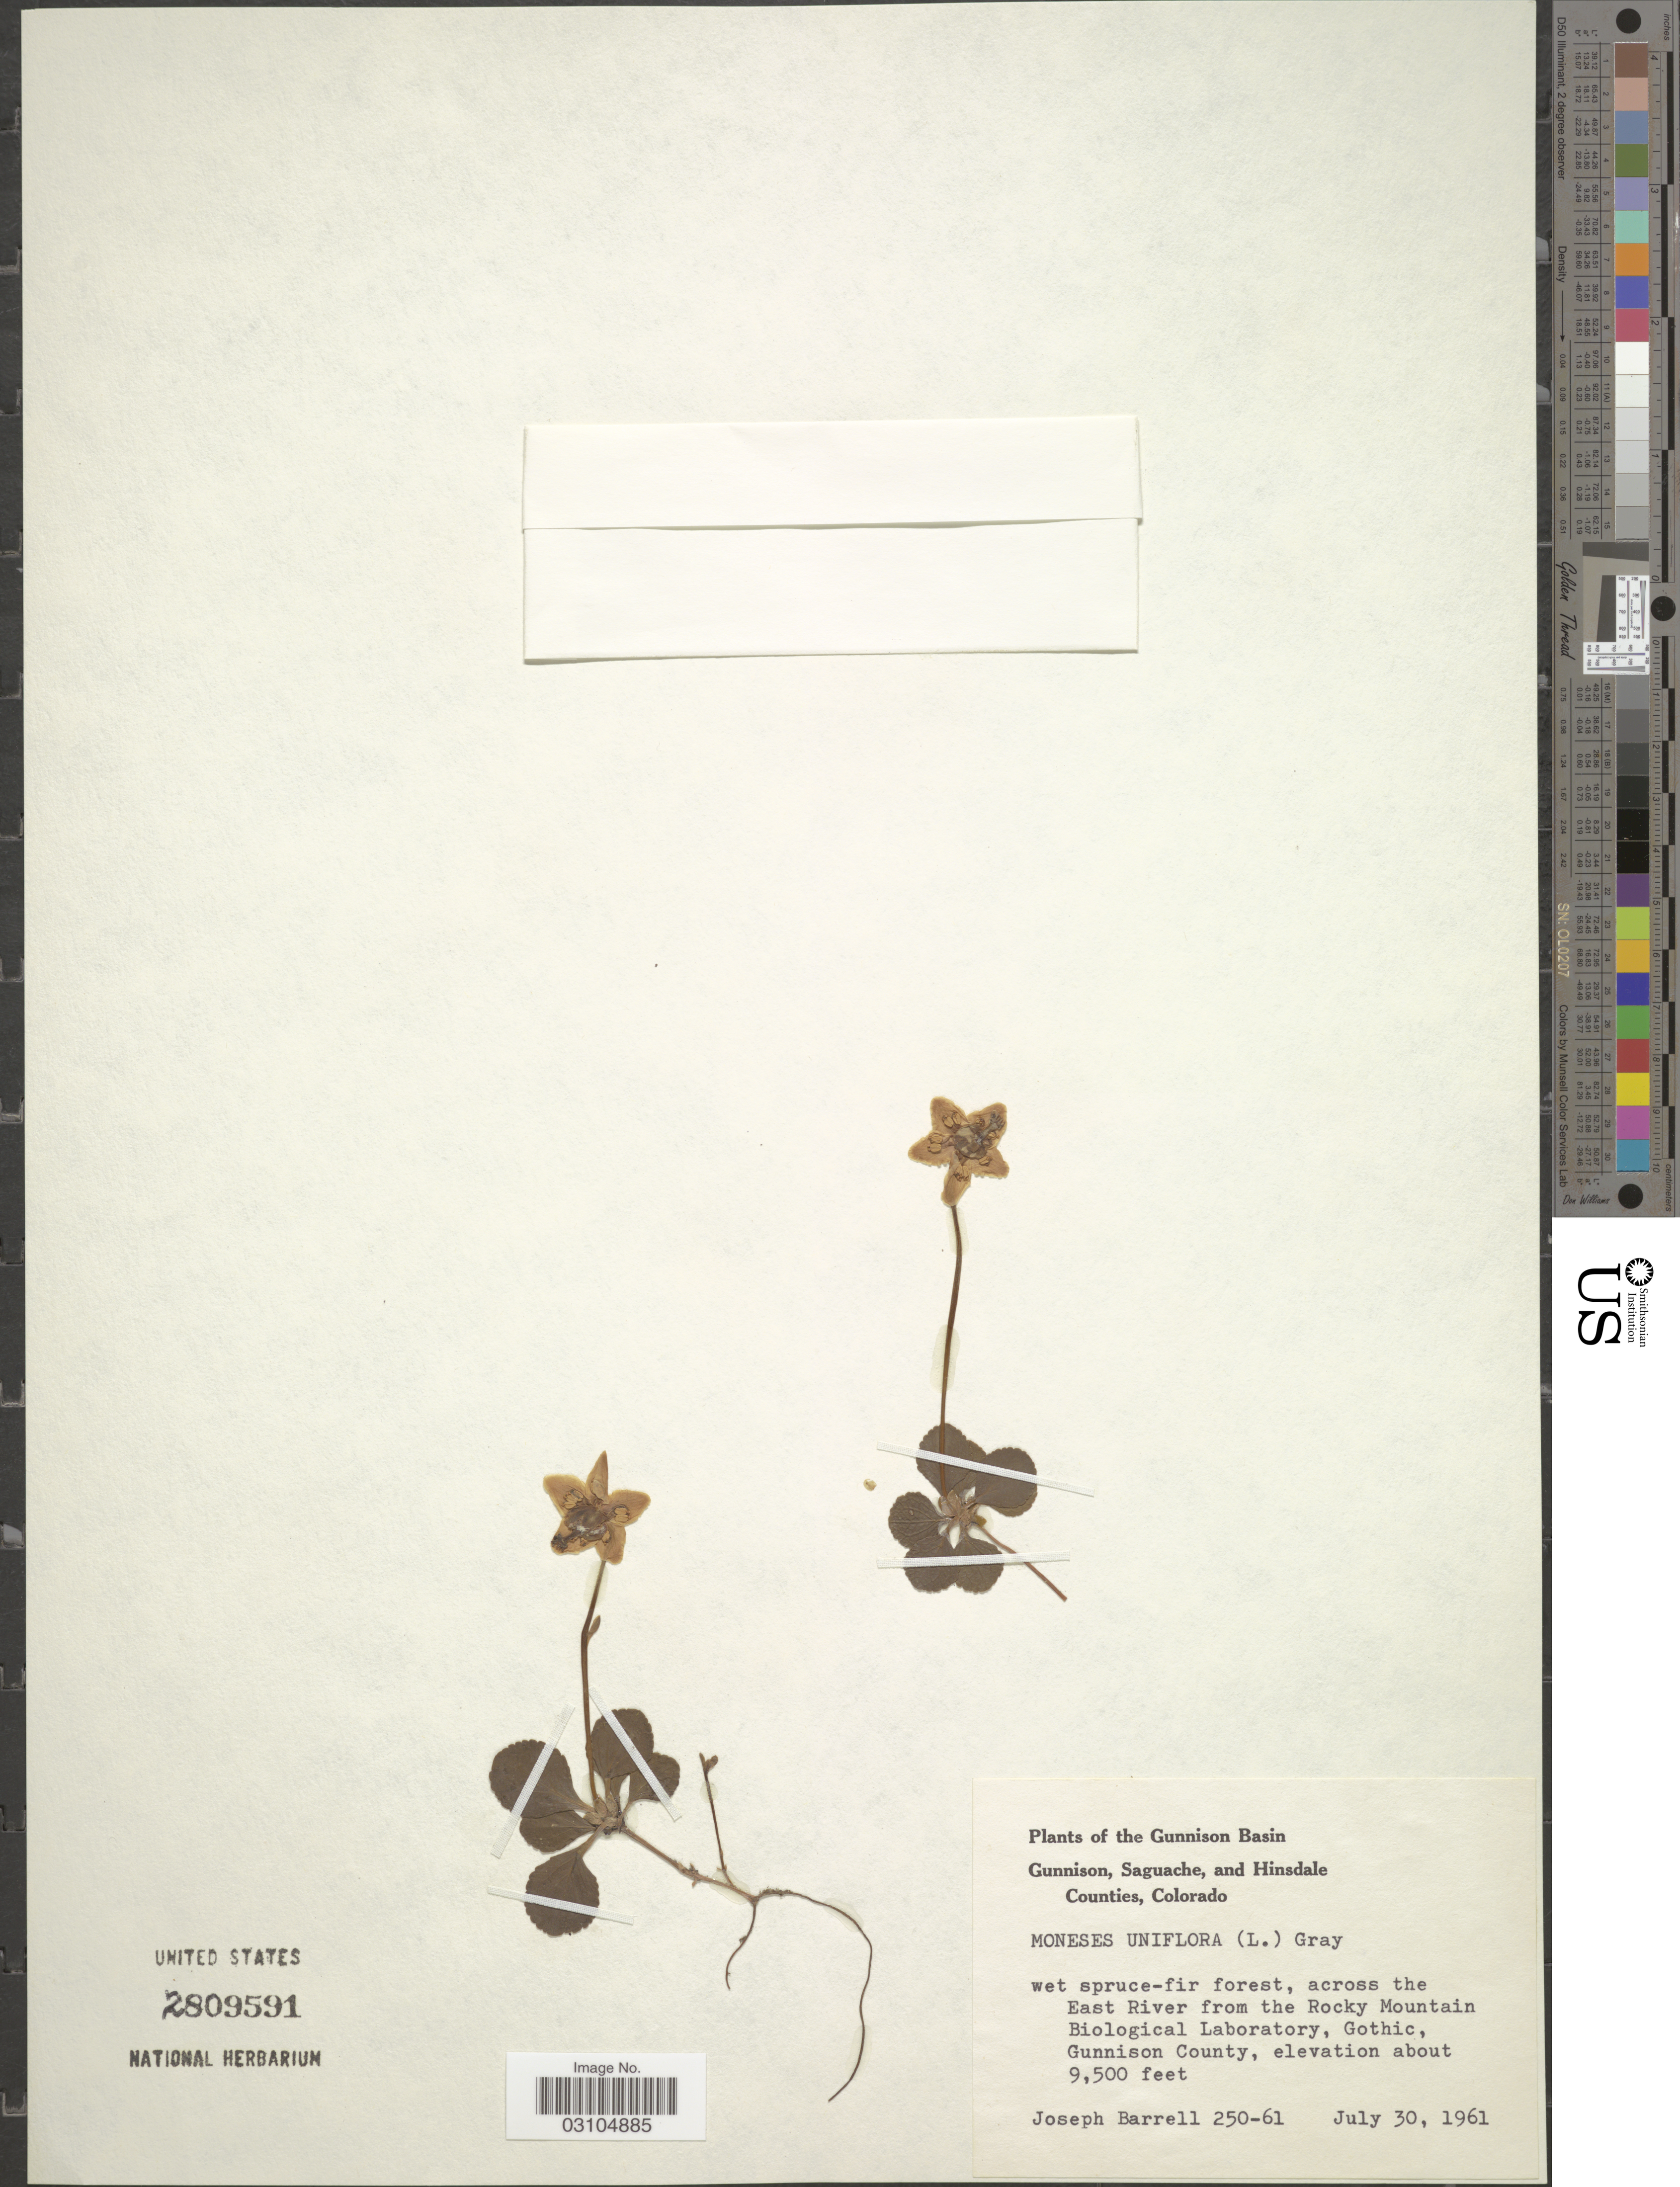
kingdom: Plantae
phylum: Tracheophyta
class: Magnoliopsida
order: Ericales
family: Ericaceae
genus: Moneses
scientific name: Moneses uniflora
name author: (L.) A. Gray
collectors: J. Barrell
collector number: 250-61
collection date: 1961-07-30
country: United States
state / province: Colorado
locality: The Gunnison Basin, Gunnison, Saguache, and Hinsdale Counties, across the East River from the Rocky Mountain Biological Laboratory, Gothic, Gunnison County.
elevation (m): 2896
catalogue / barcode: US 2809591